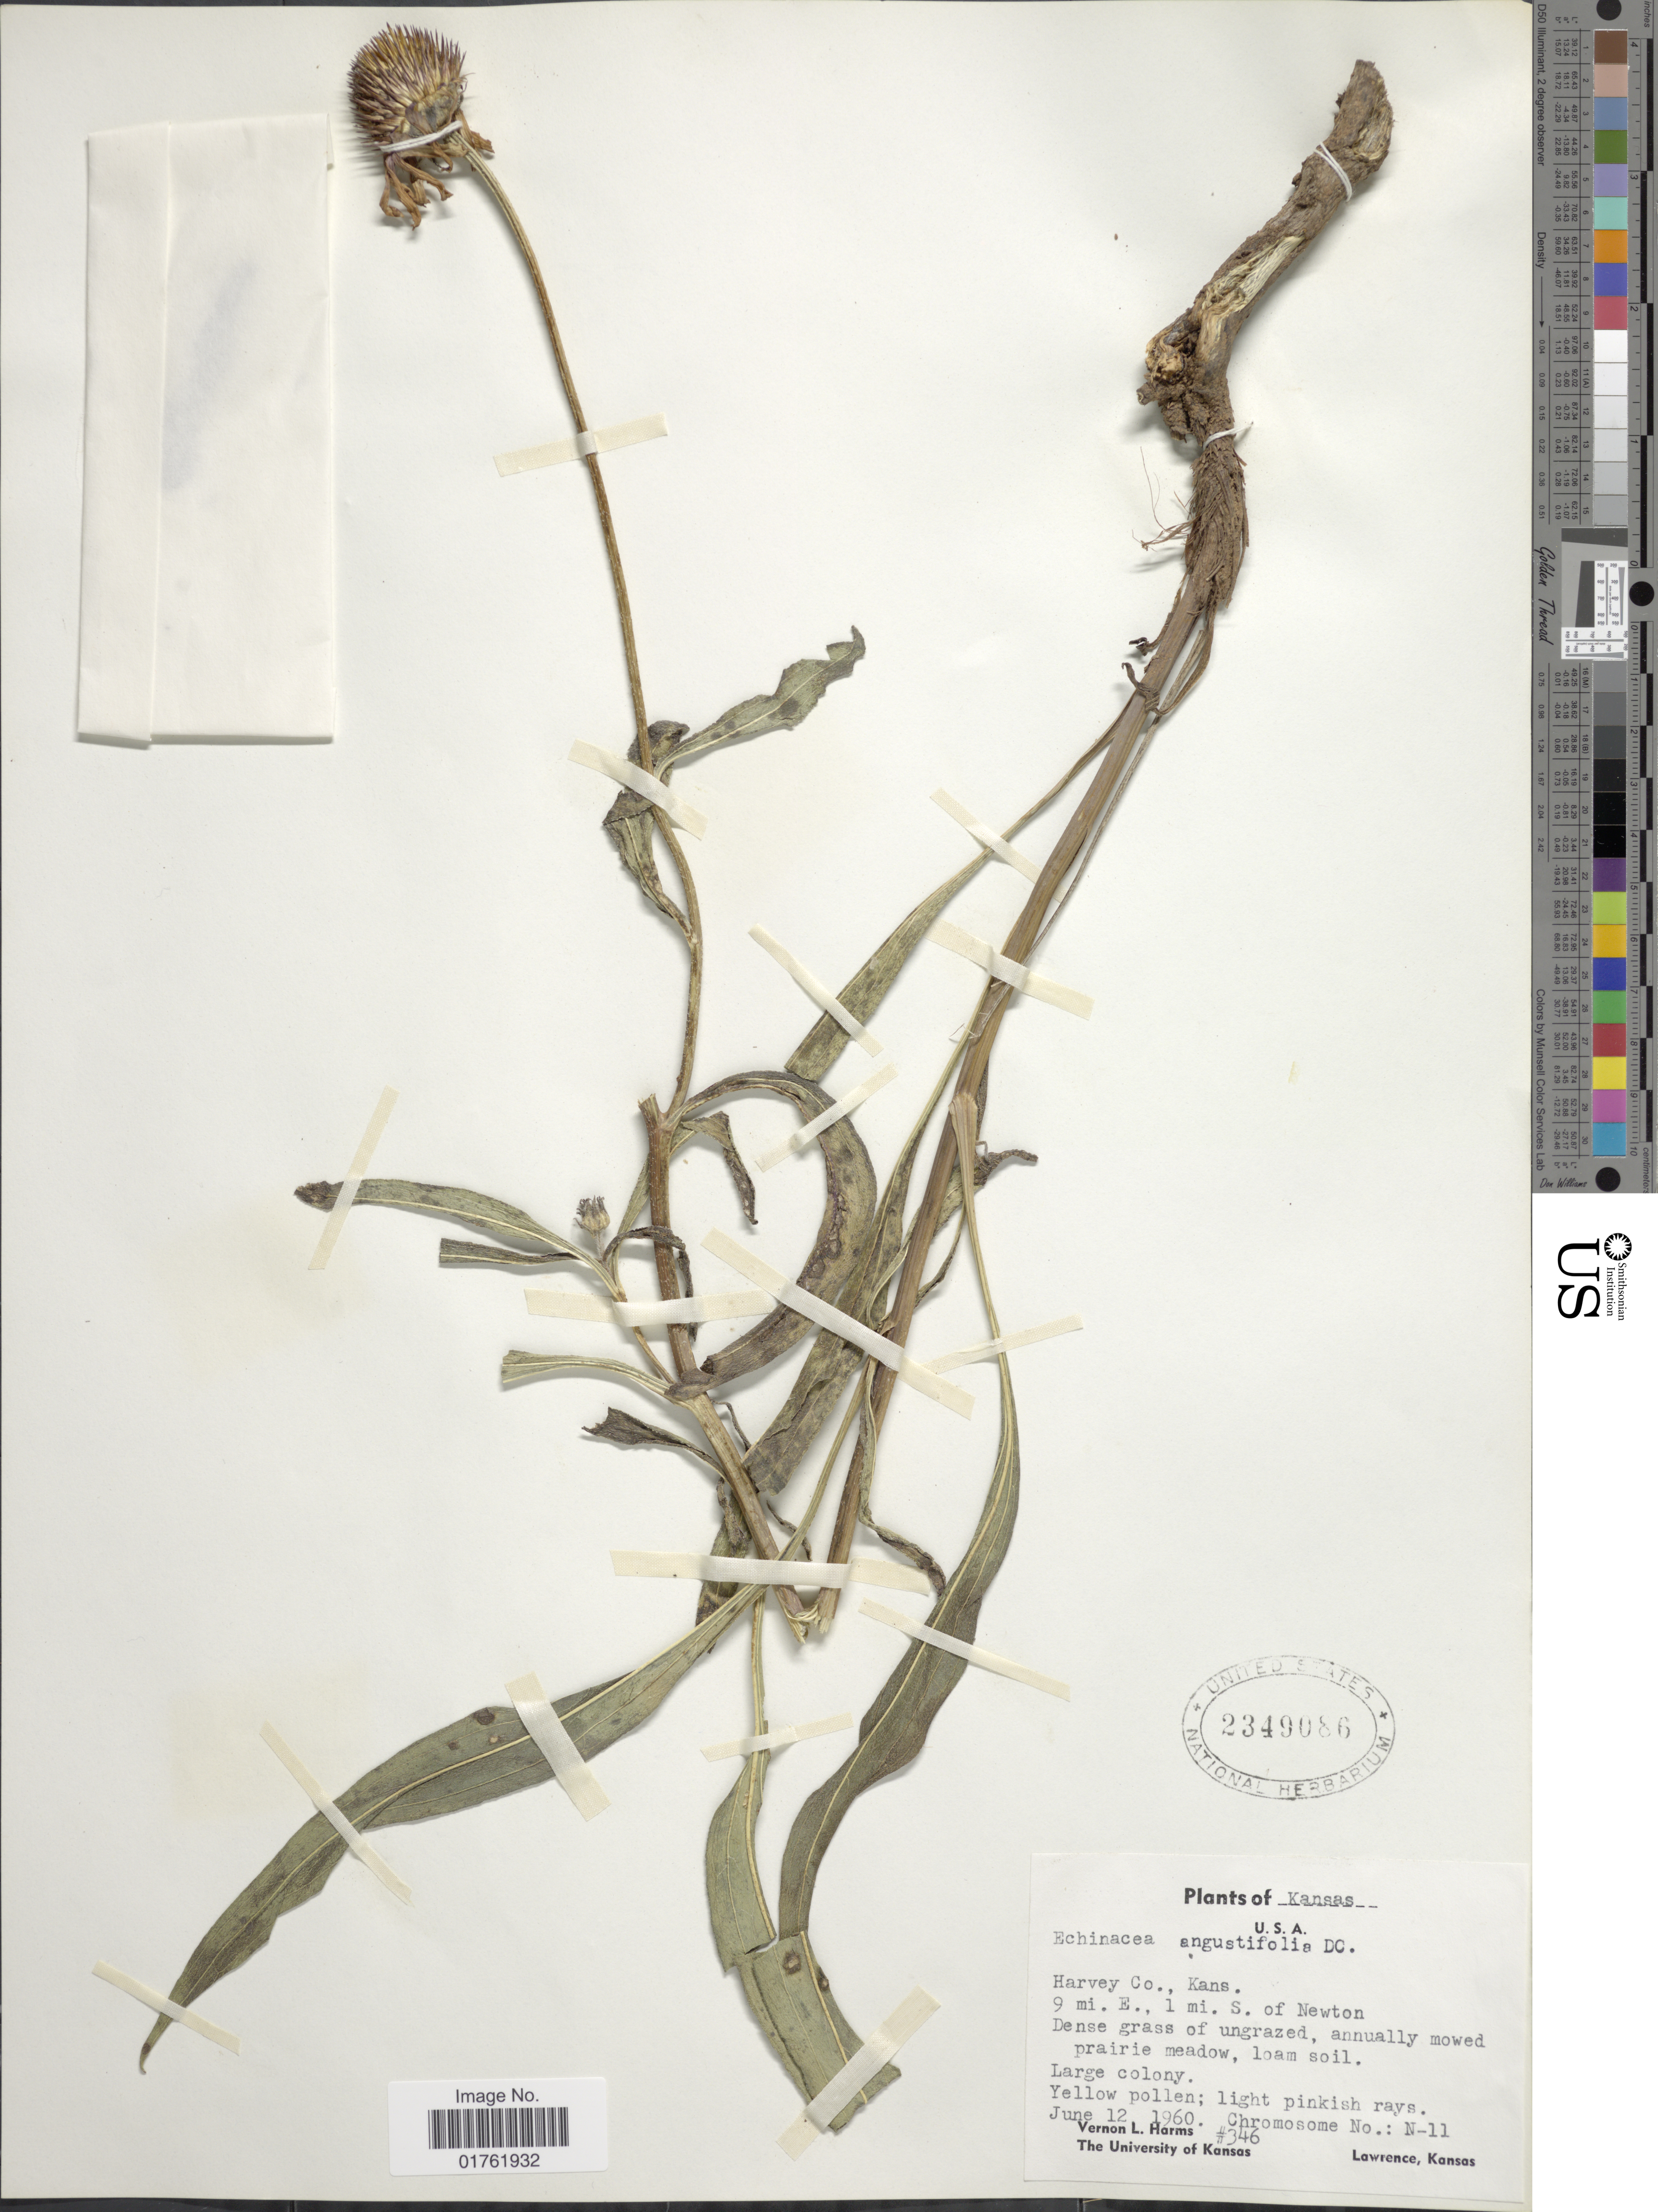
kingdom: Plantae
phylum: Tracheophyta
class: Magnoliopsida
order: Asterales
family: Asteraceae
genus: Echinacea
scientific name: Echinacea angustifolia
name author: DC.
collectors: V. Harms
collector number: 346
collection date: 1960-06-12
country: United States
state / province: Kansas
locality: Harvey Co., 9 mi. E., 1 mi S. of Newton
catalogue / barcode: US 2349086